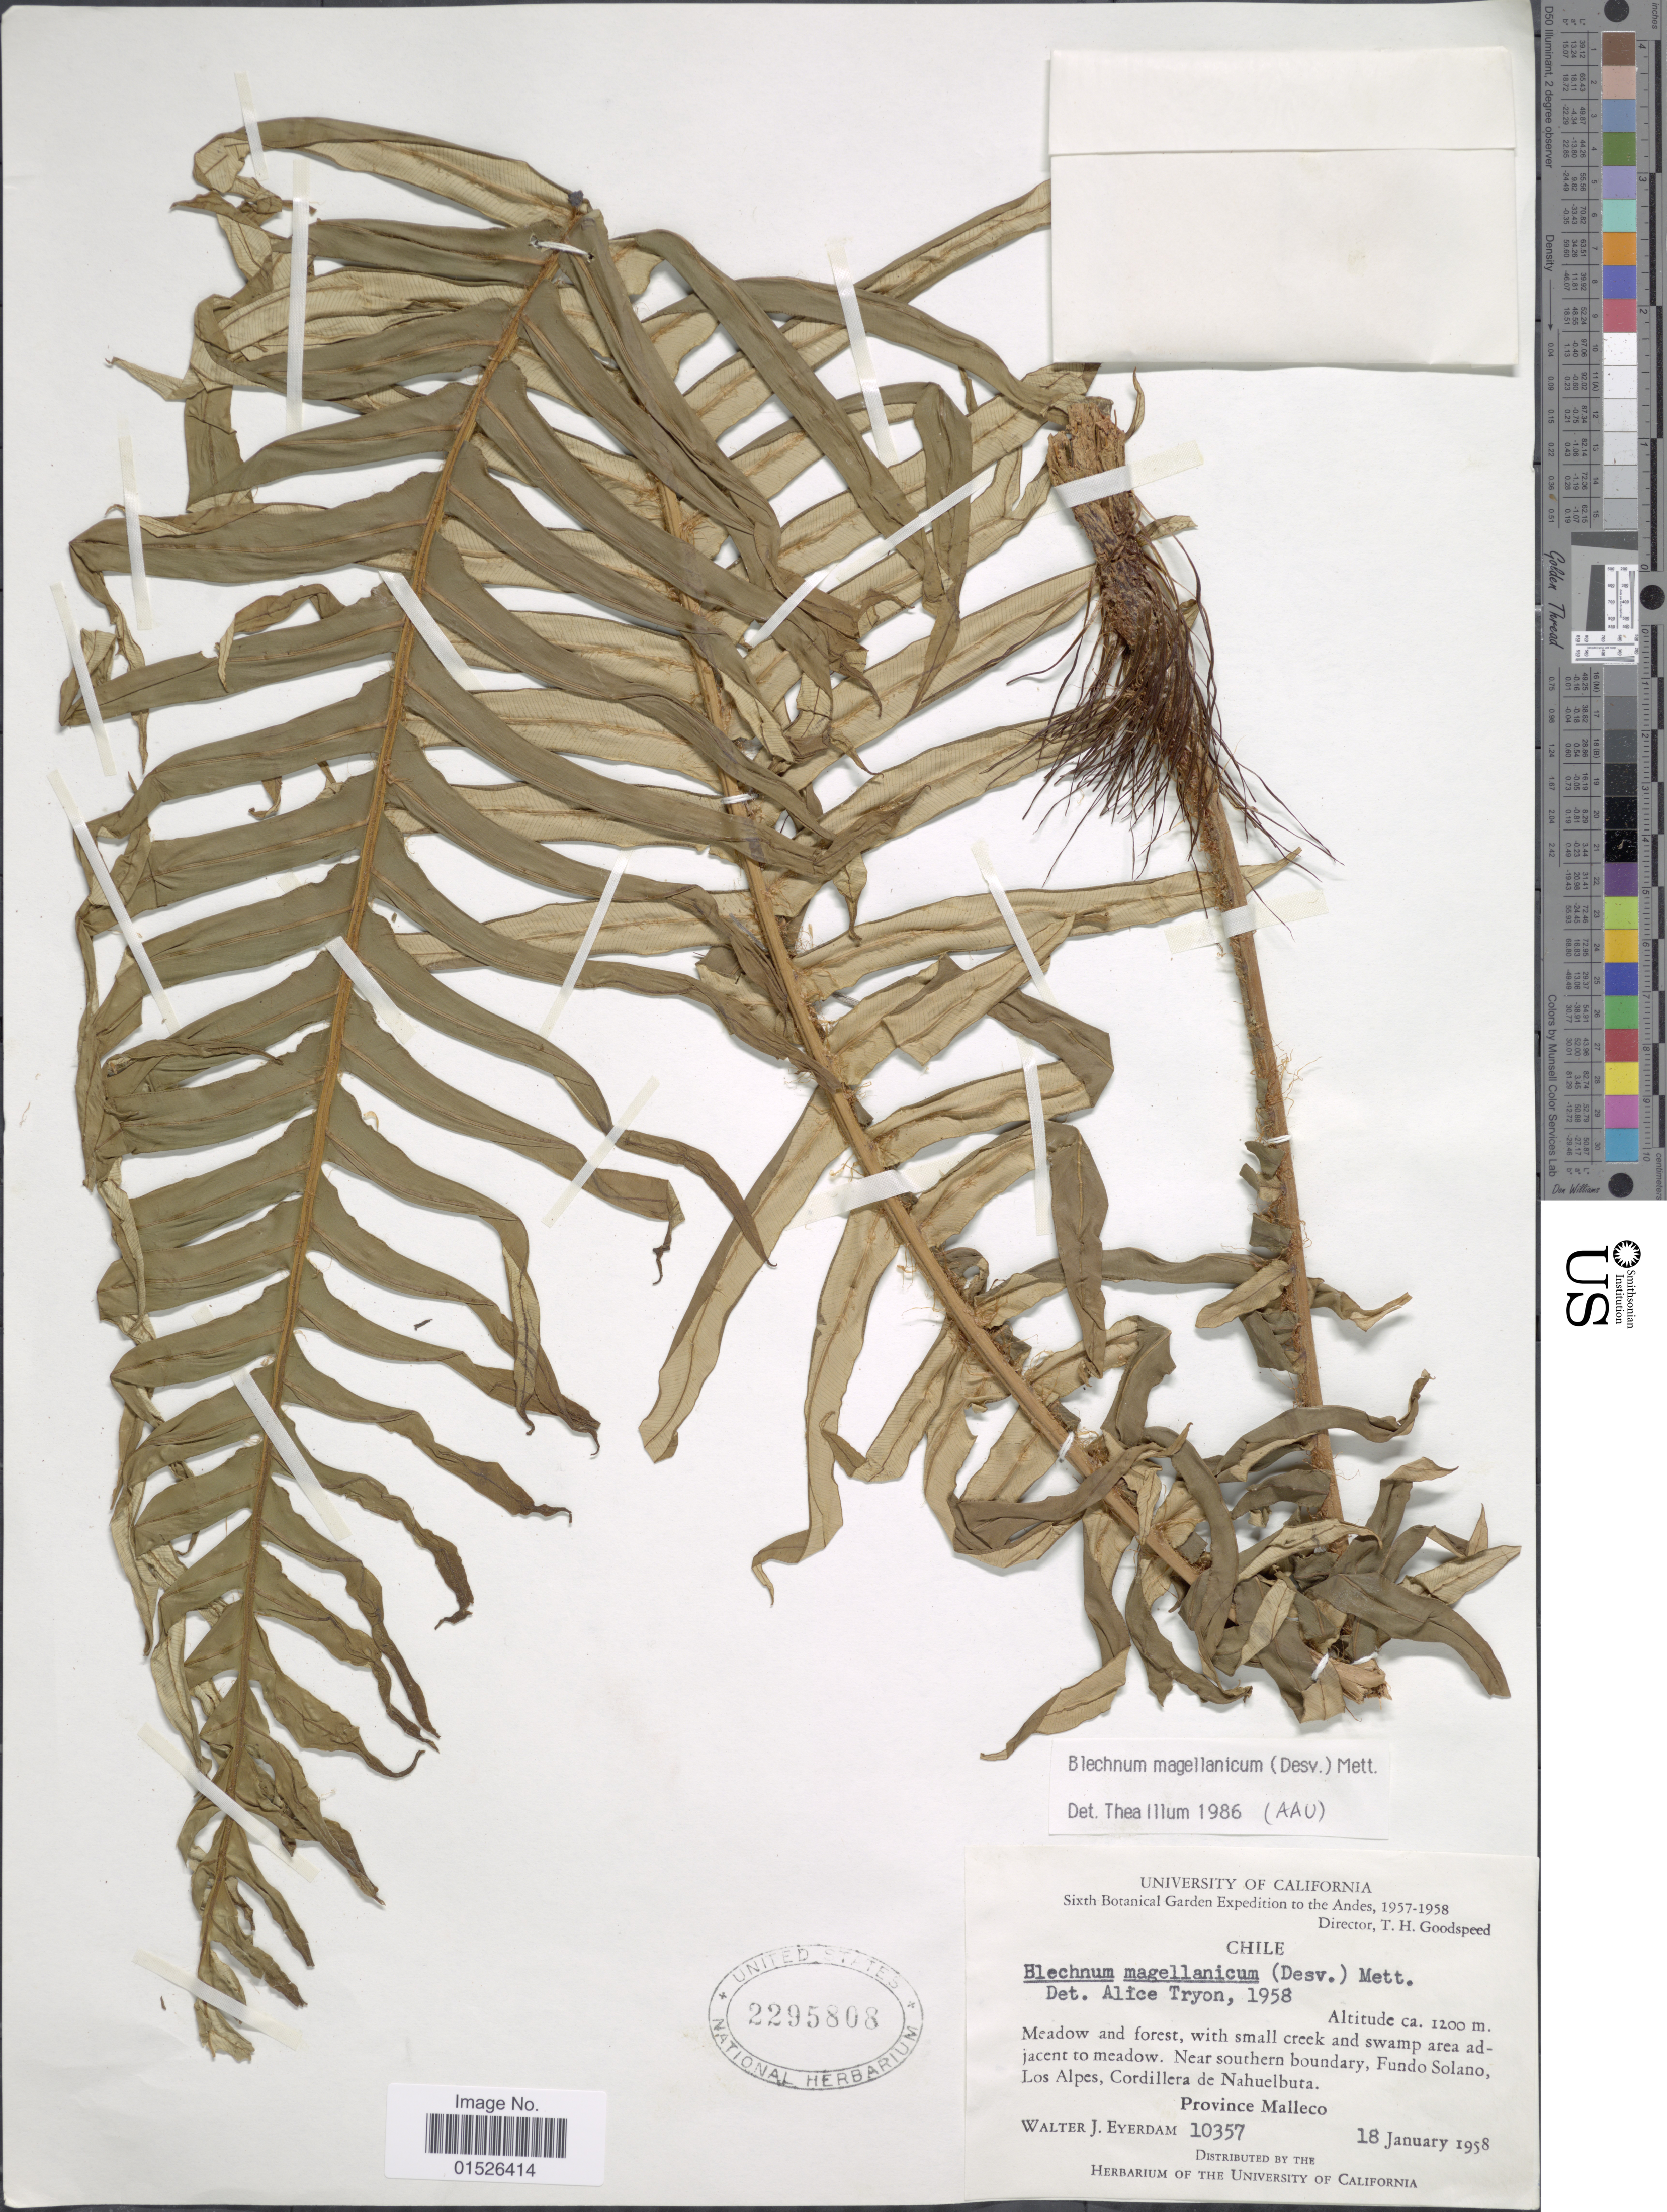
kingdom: Plantae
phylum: Tracheophyta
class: Polypodiopsida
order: Polypodiales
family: Blechnaceae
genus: Blechnum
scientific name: Blechnum magellanicum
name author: Mett.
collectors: W. J. Eyerdam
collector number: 10357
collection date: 1958-01-18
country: Chile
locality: Chile, Near Southern boundary, Fundo Solano, Los Alpes, Cordillera de Nahuelbuta. Province Malleco.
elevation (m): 1200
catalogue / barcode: US 2295808